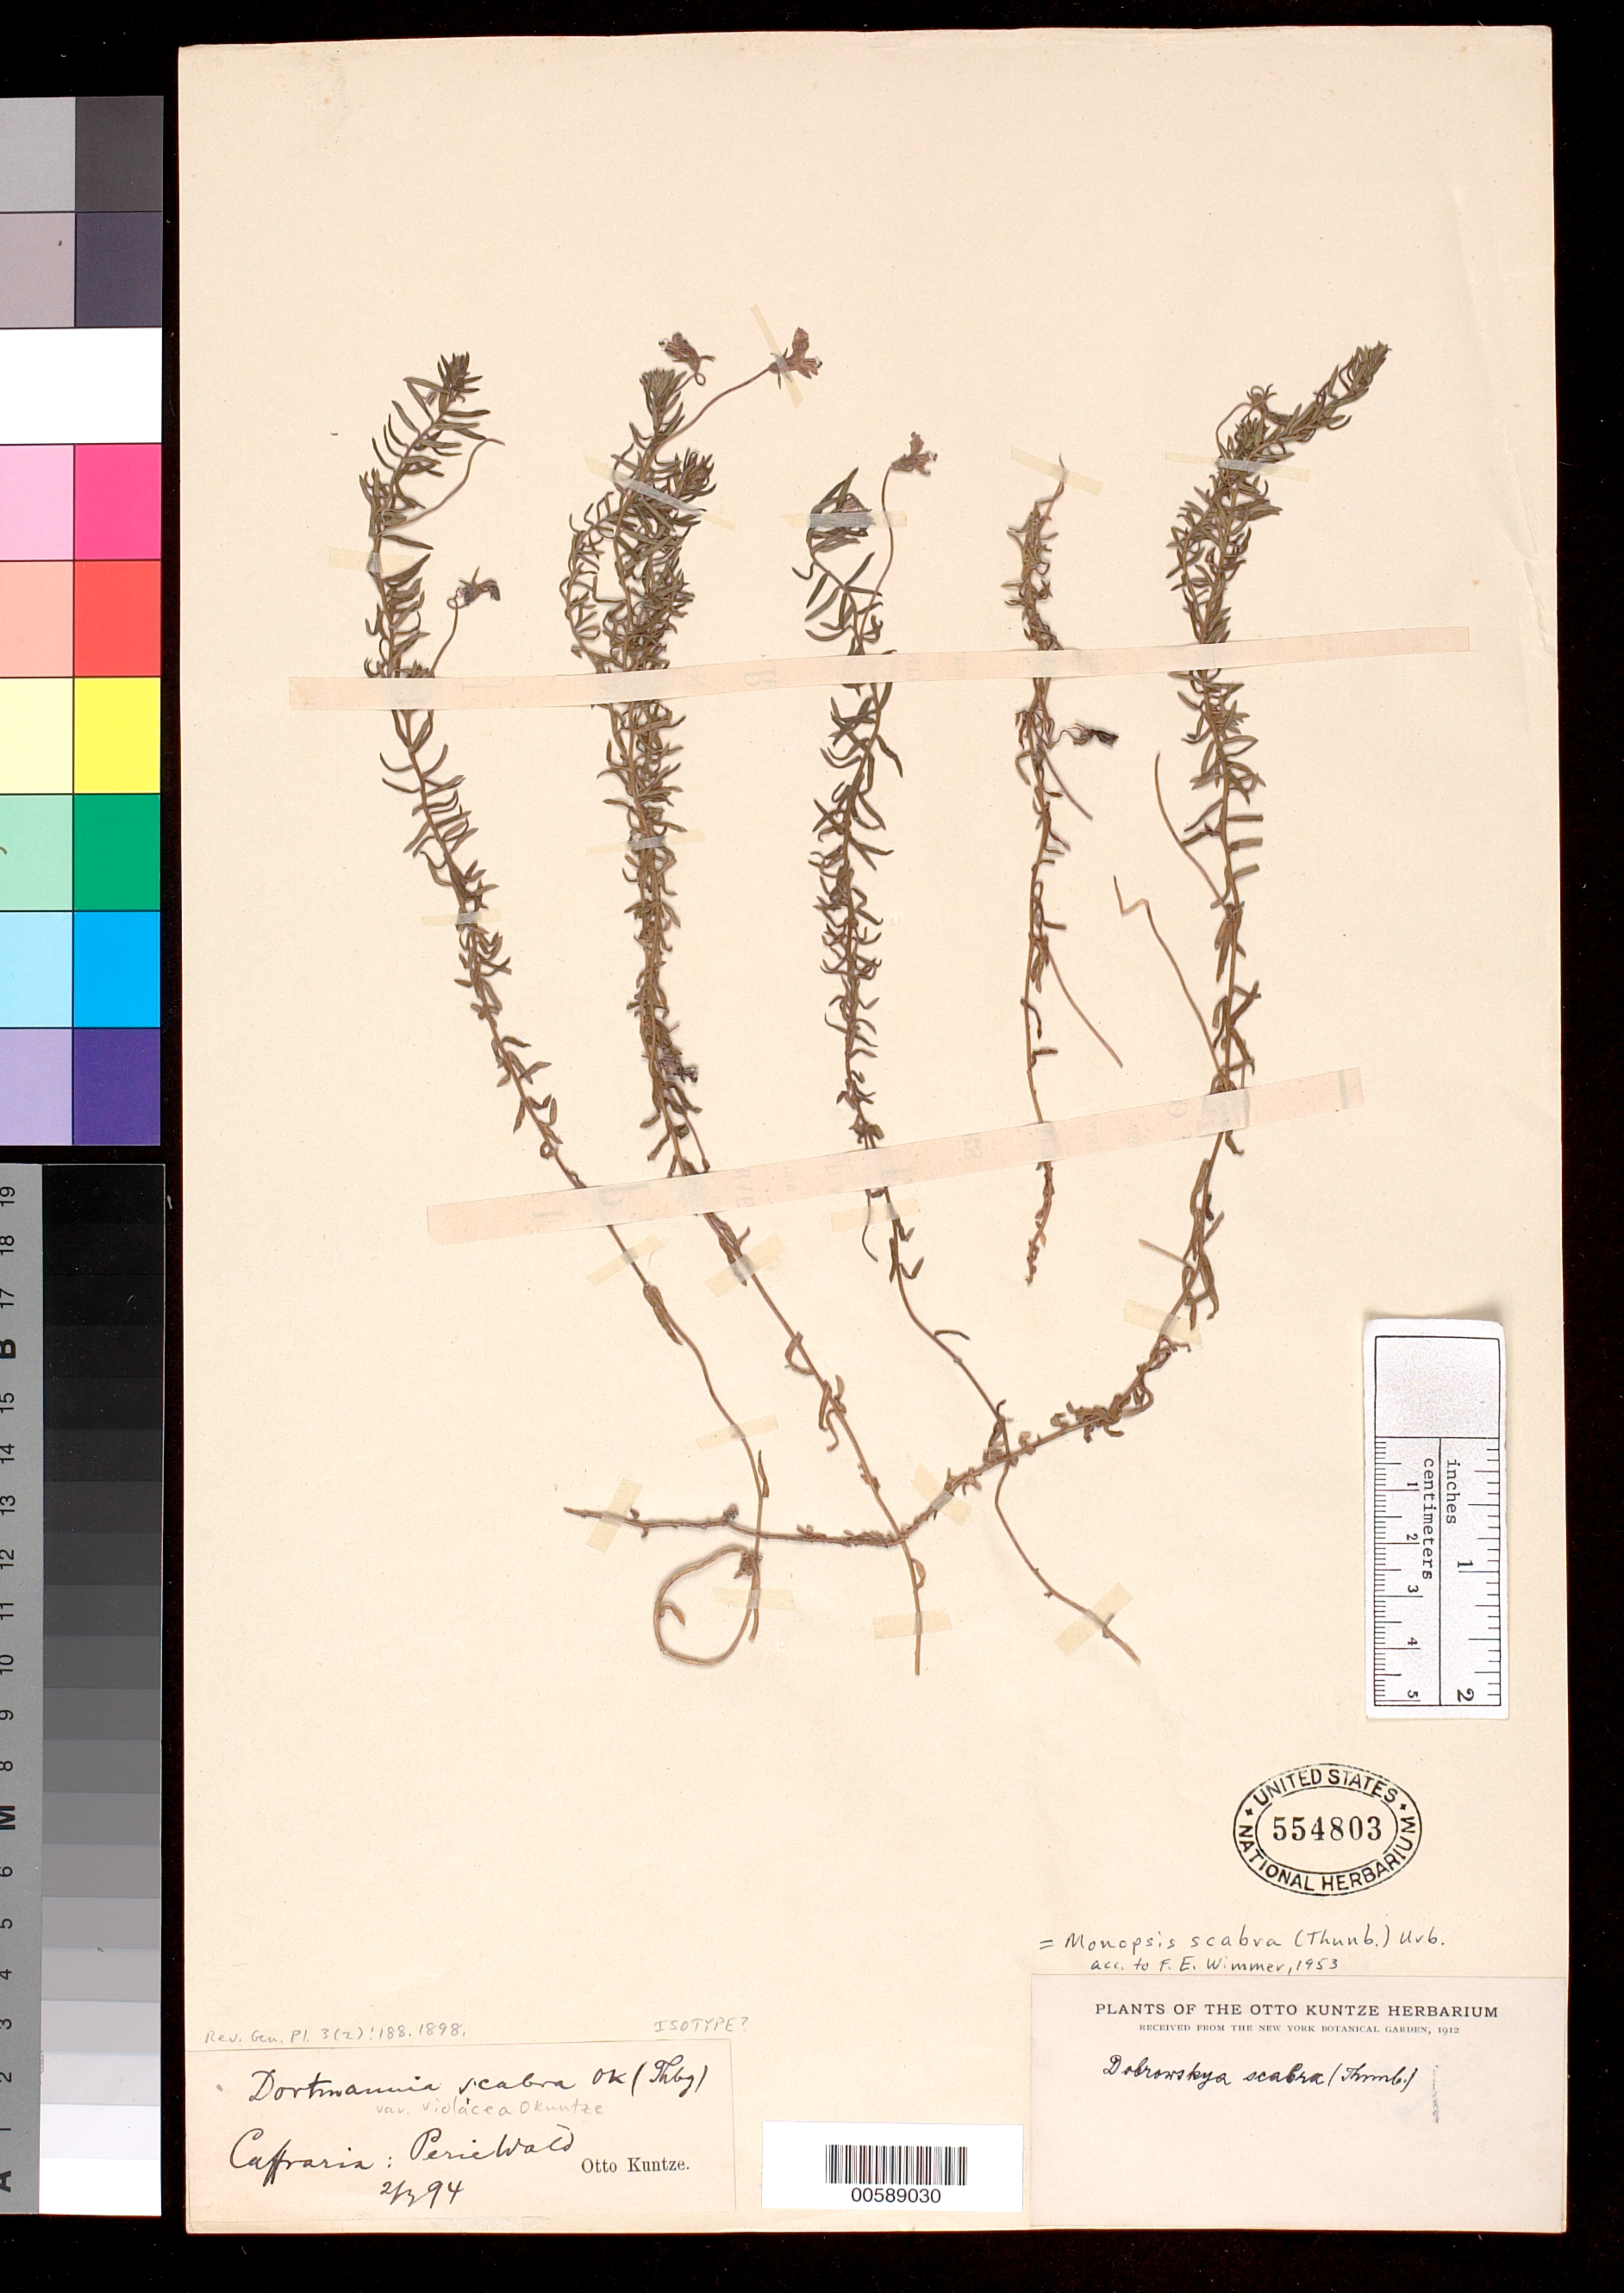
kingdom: Plantae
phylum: Tracheophyta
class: Magnoliopsida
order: Asterales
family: Campanulaceae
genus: Dortmanna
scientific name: Dortmanna scabra var. violacea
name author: Kuntze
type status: Possible Isotype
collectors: C.E.O. Kuntze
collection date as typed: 02 Mar 1894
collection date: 1894-03-02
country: South Africa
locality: Periewald.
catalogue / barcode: US 554803